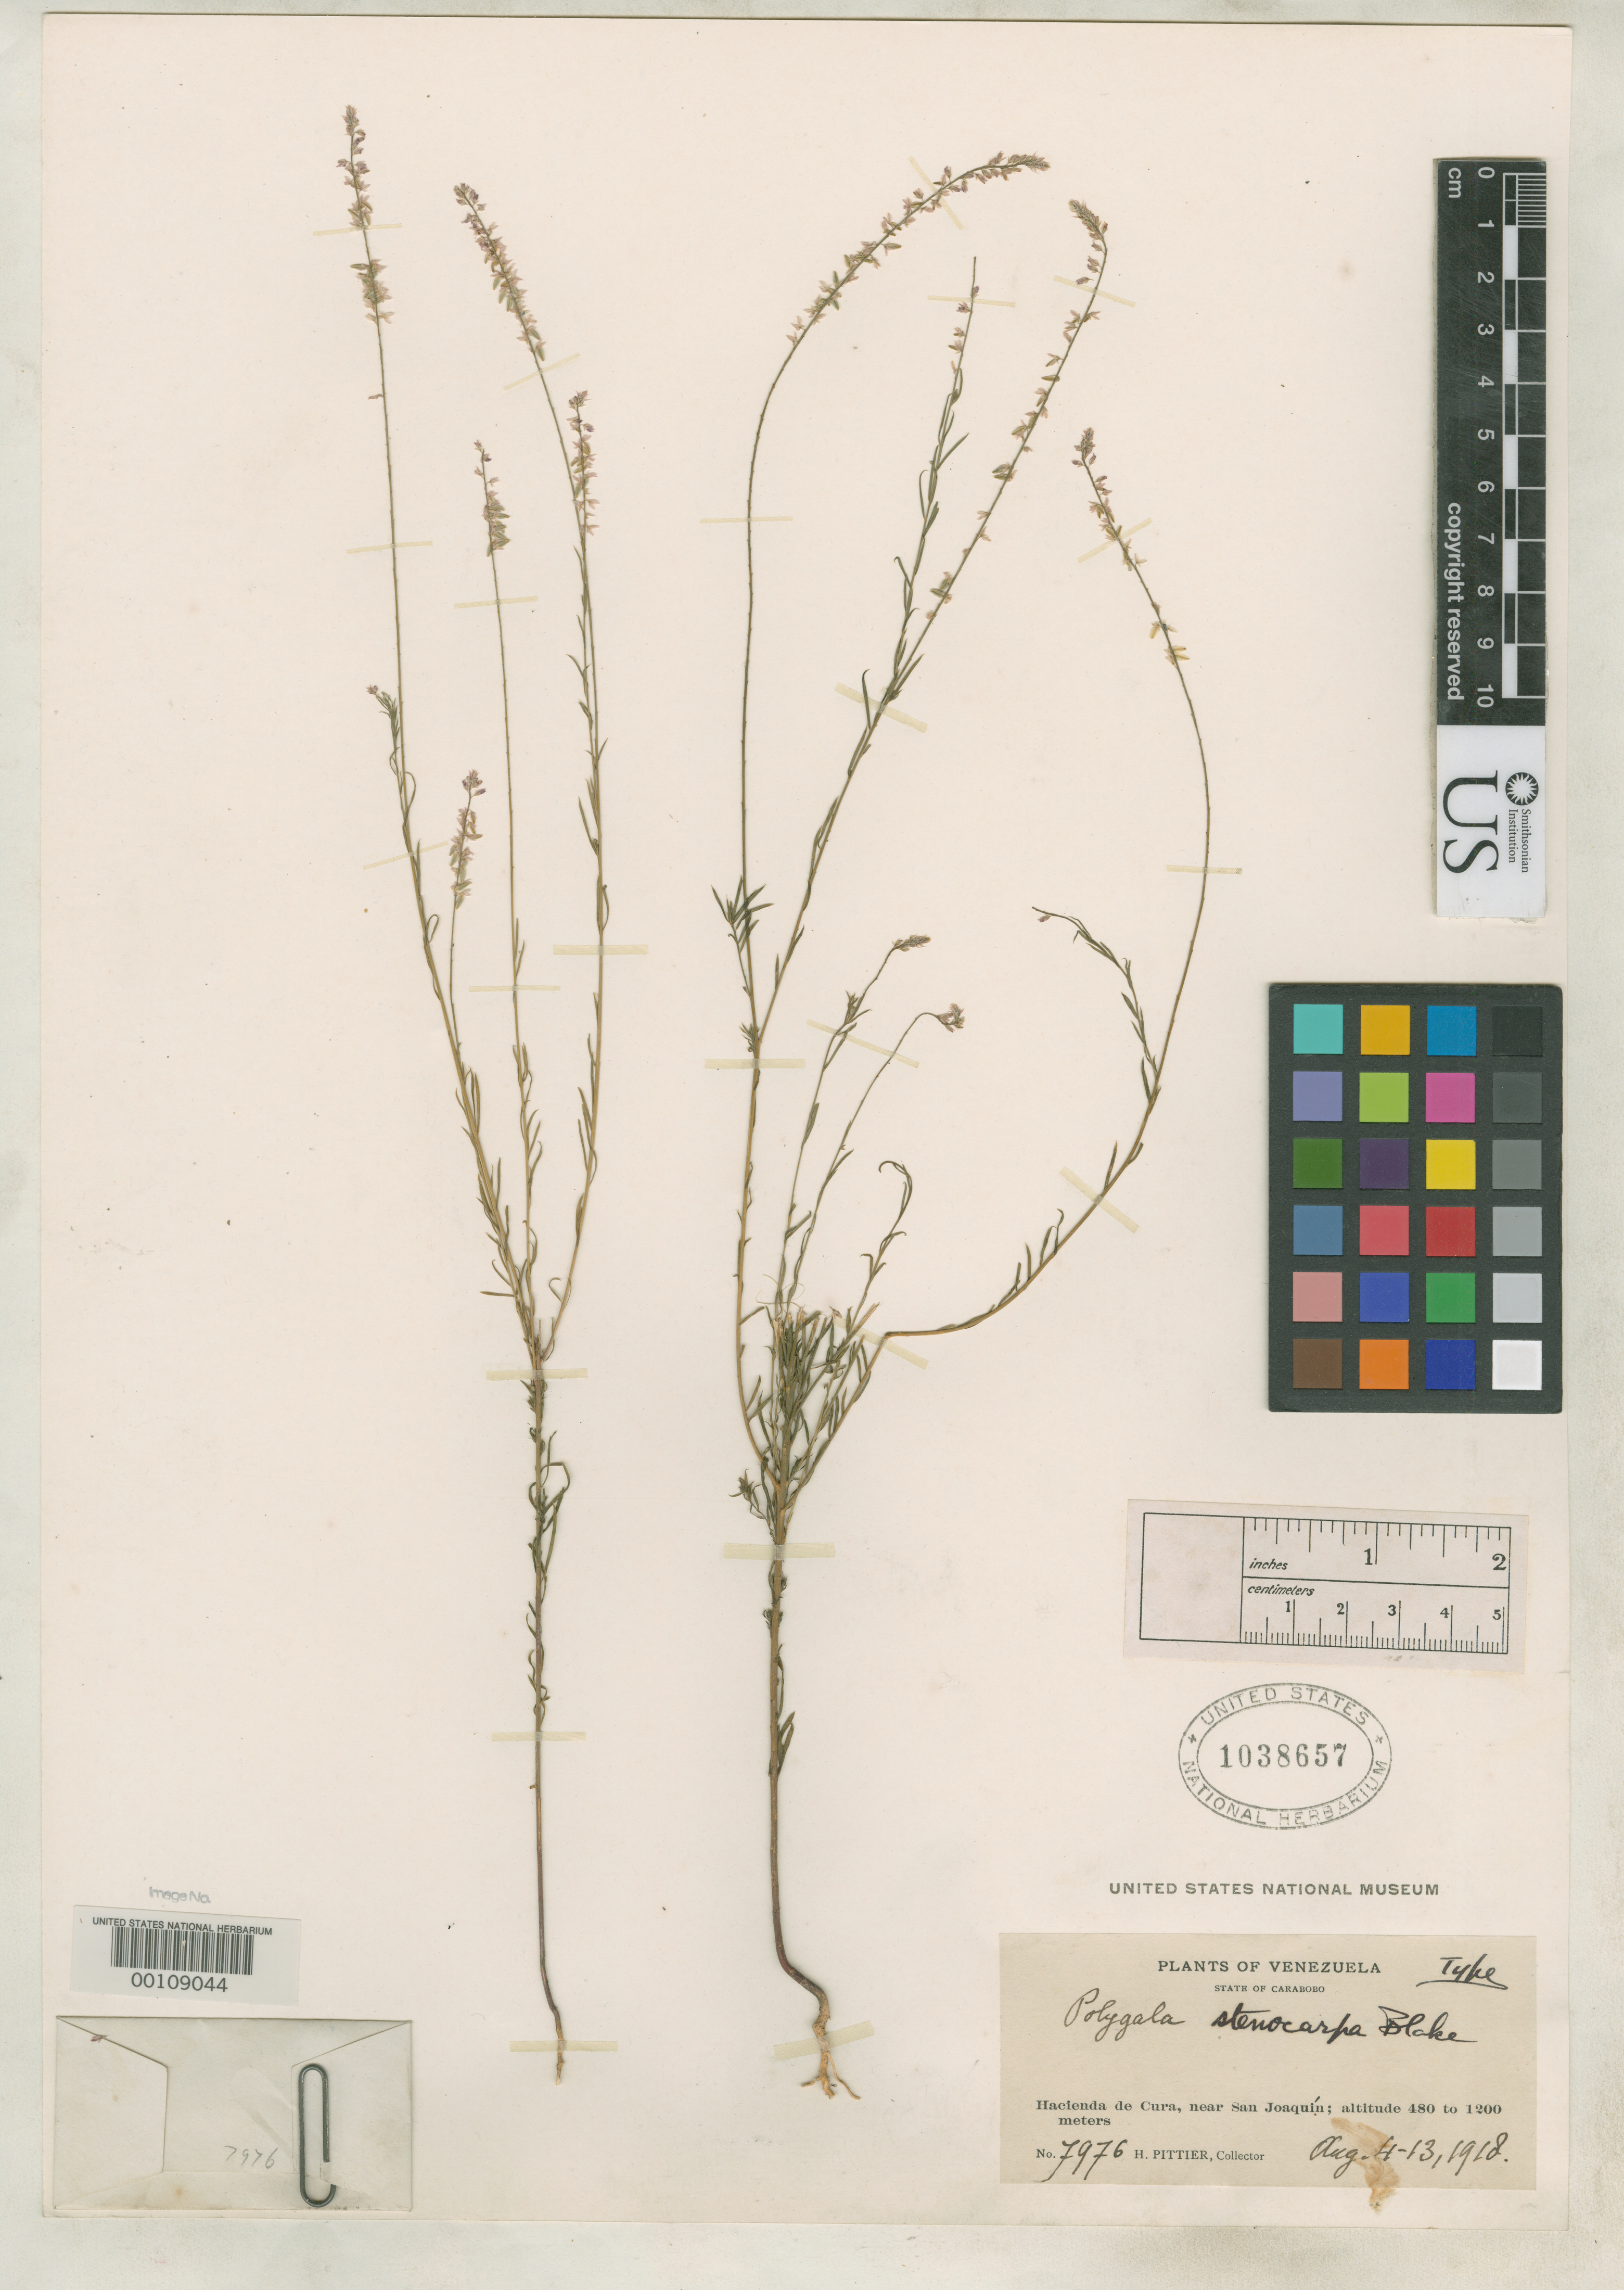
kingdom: Plantae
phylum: Tracheophyta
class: Magnoliopsida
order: Fabales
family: Polygalaceae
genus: Polygala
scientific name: Polygala stenocarpa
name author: S.F. Blake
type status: Holotype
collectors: H. F. Pittier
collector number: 7976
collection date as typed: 04 Aug 1918 to 13 Aug 1918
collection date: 1918-08-04/1918-08-13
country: Venezuela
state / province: Carabobo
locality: Hacienda de Cura, near San Joaquin.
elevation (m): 480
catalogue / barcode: US 1038657